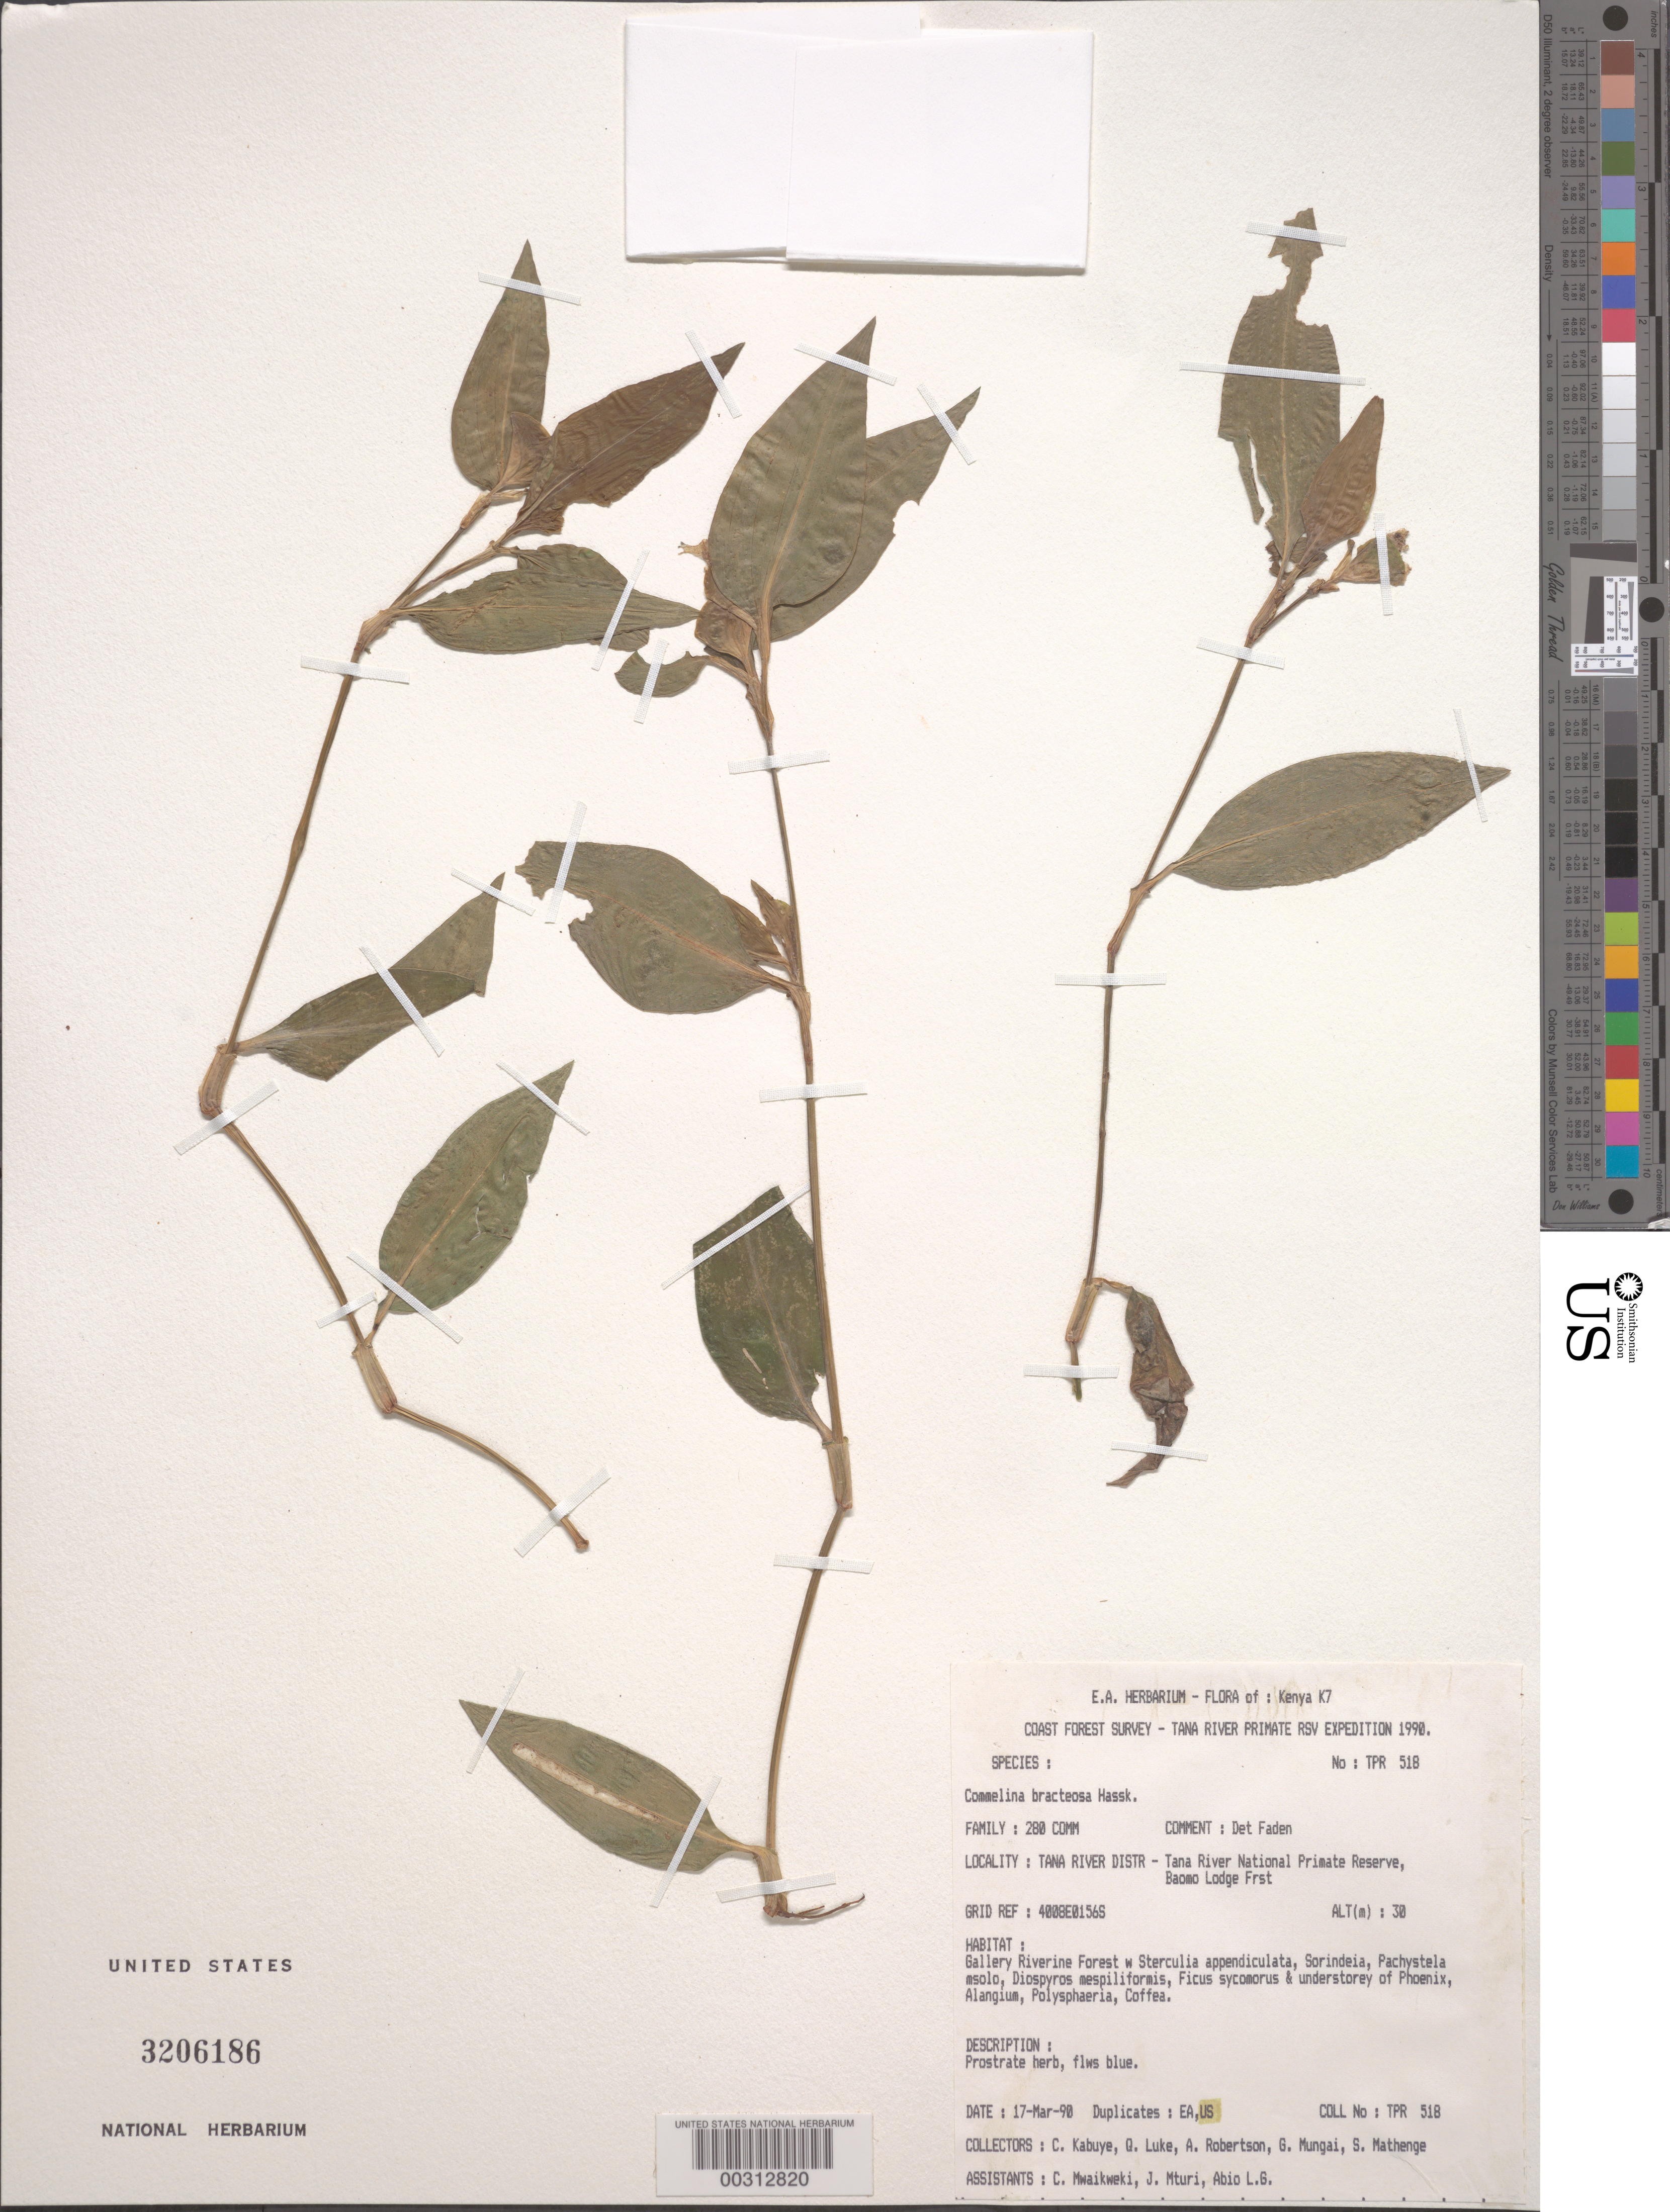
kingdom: Plantae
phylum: Tracheophyta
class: Liliopsida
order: Commelinales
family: Commelinaceae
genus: Commelina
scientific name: Commelina bracteosa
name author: Hassk.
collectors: C. Kabuye, G. Luke, A. Robertson, G. Mungai & S. Mathenge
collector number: Tpr 518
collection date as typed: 17 Mar 1990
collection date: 1990-03-17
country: Kenya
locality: Tana river national primate reserve, baomo lodge forest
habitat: Gallery riverine forest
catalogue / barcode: US 3206186